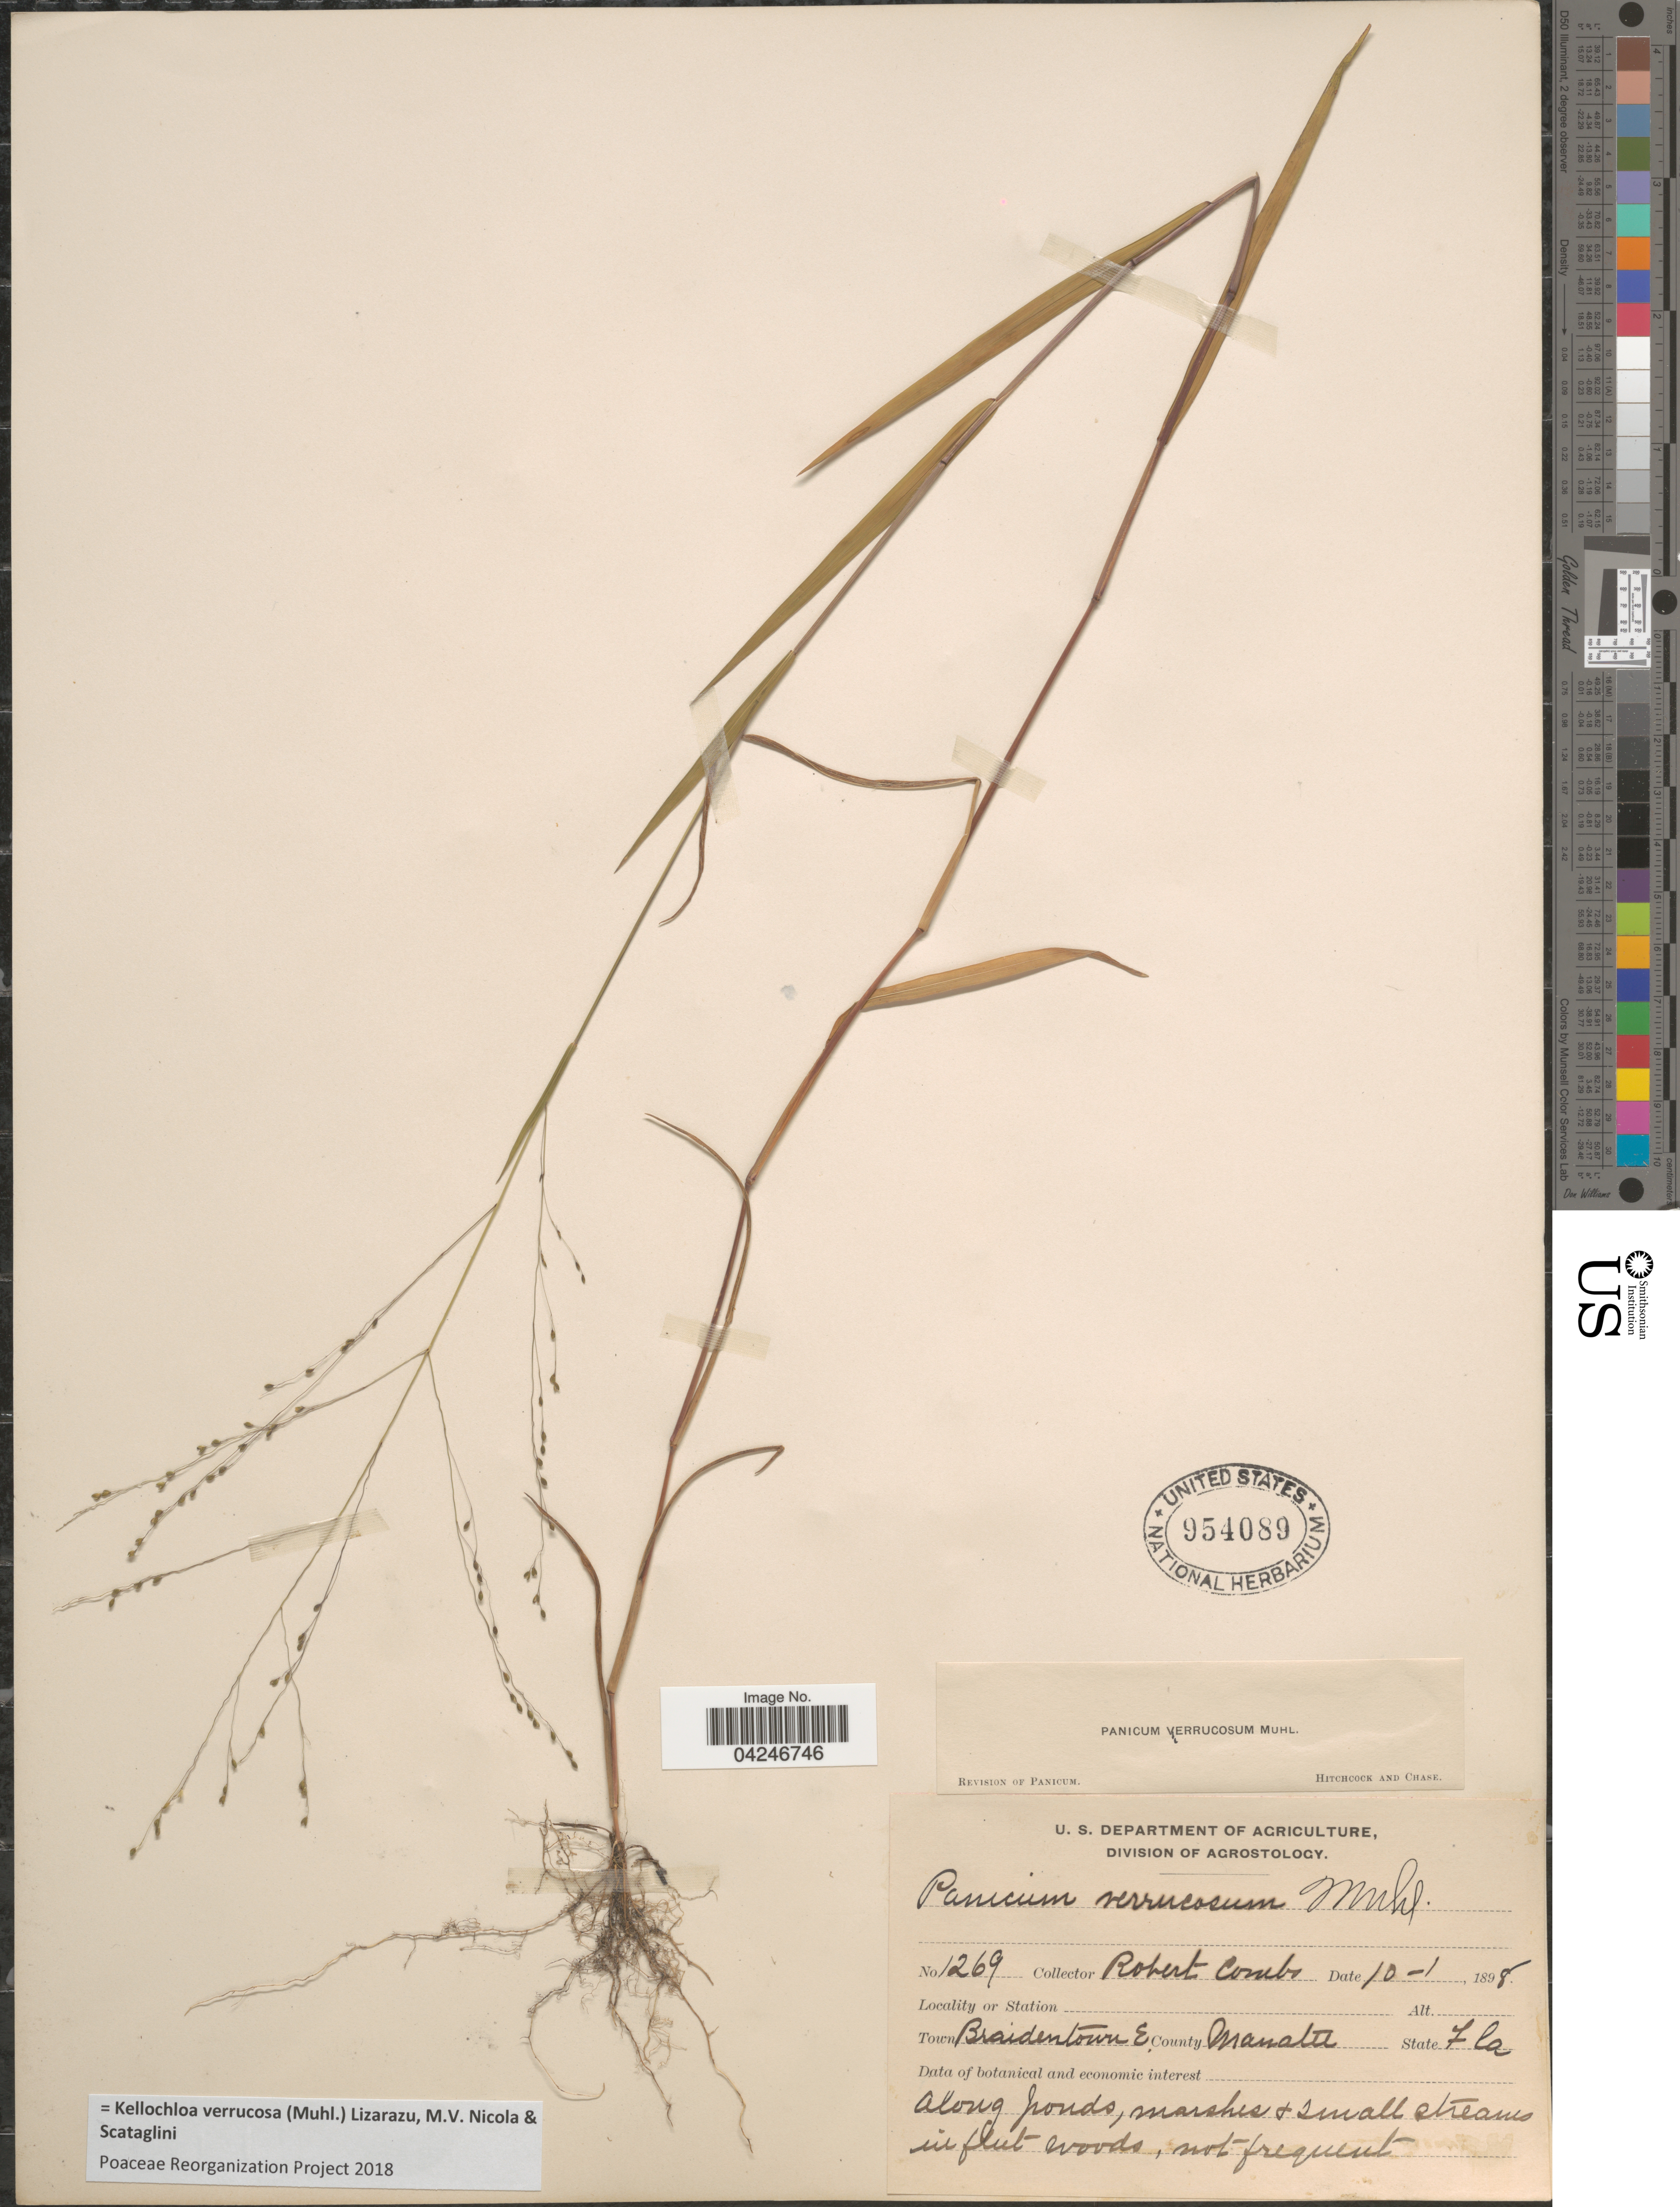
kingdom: Plantae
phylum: Tracheophyta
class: Liliopsida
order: Poales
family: Poaceae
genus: Kellochloa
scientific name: Kellochloa verrucosa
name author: (Muhl.) Lizarazu et al.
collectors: R. Combs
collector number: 1269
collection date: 1898-01-10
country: United States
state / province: Florida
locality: Town Braidentown E. County Manatee.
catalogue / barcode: US 954089